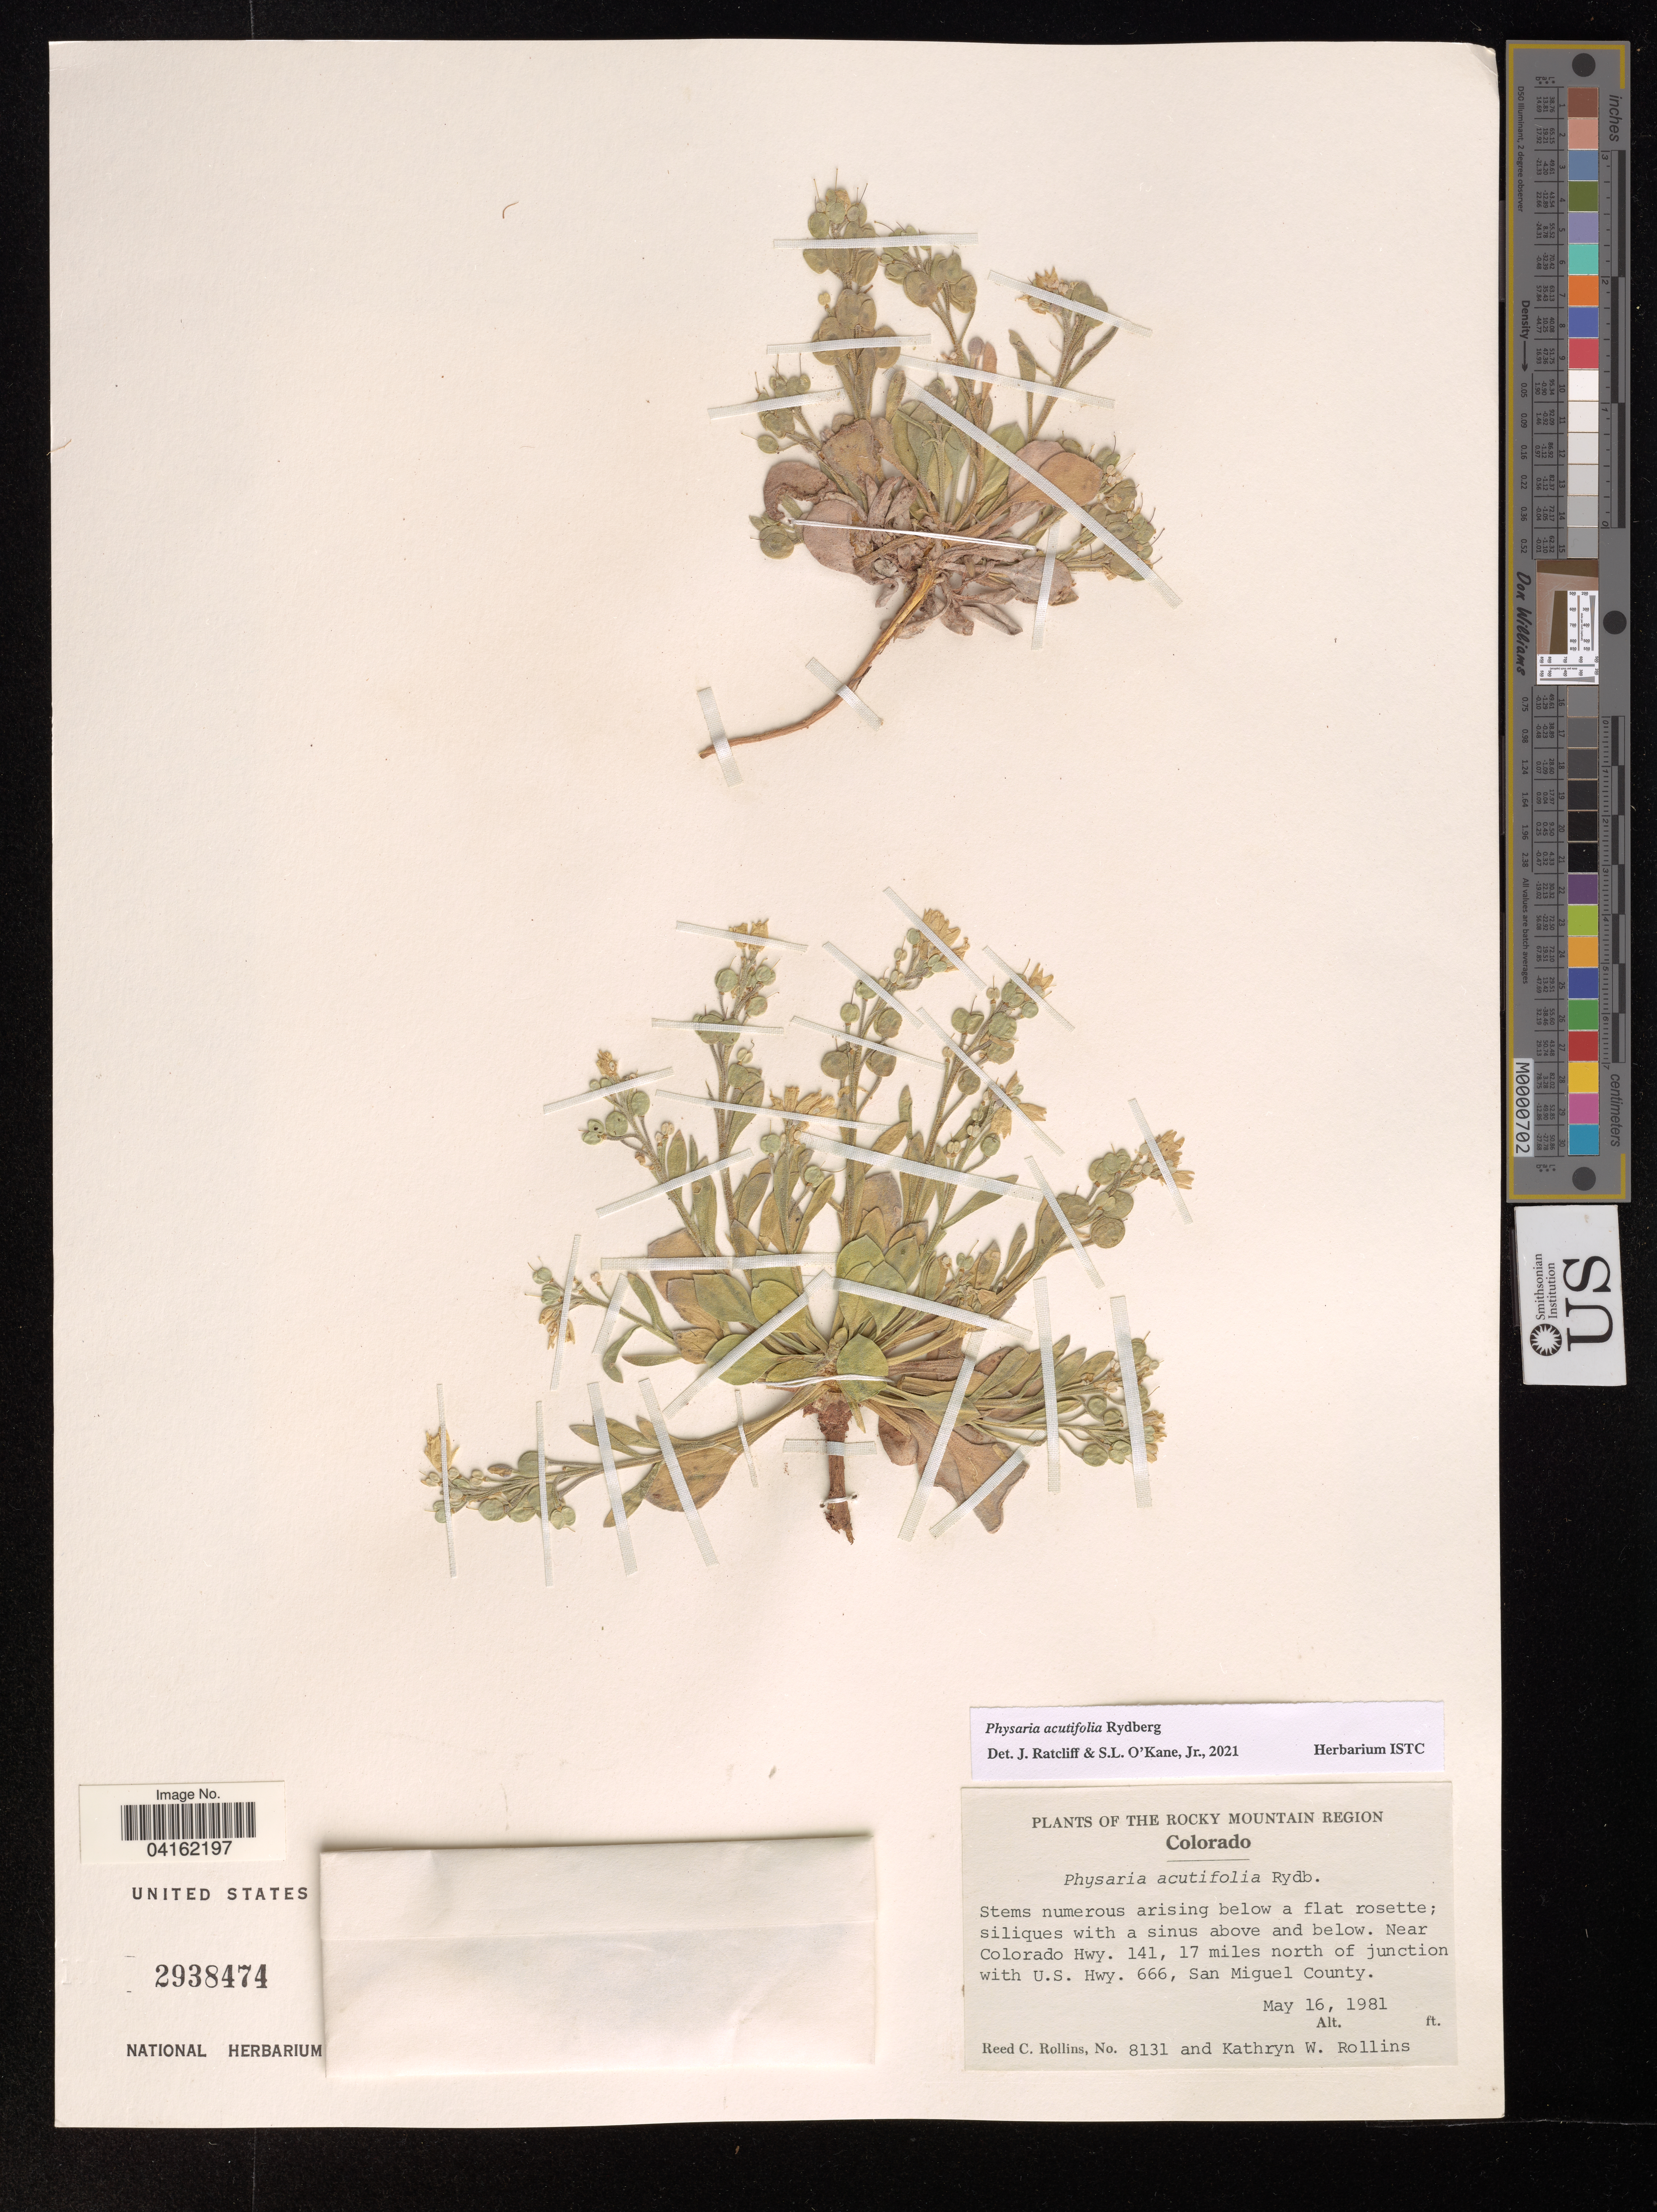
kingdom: Plantae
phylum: Tracheophyta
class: Magnoliopsida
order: Brassicales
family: Brassicaceae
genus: Physaria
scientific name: Physaria acutifolia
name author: Rydb.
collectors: R. C. Rollins & K. W. Rollins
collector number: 8131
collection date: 1981-05-16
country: United States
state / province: Colorado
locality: The Rocky Mountain Region. Near Colorado Hwy. 141, 17 miles north of junction with U.S. Hwy. 666, San Miguel County.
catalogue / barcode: US 2938474